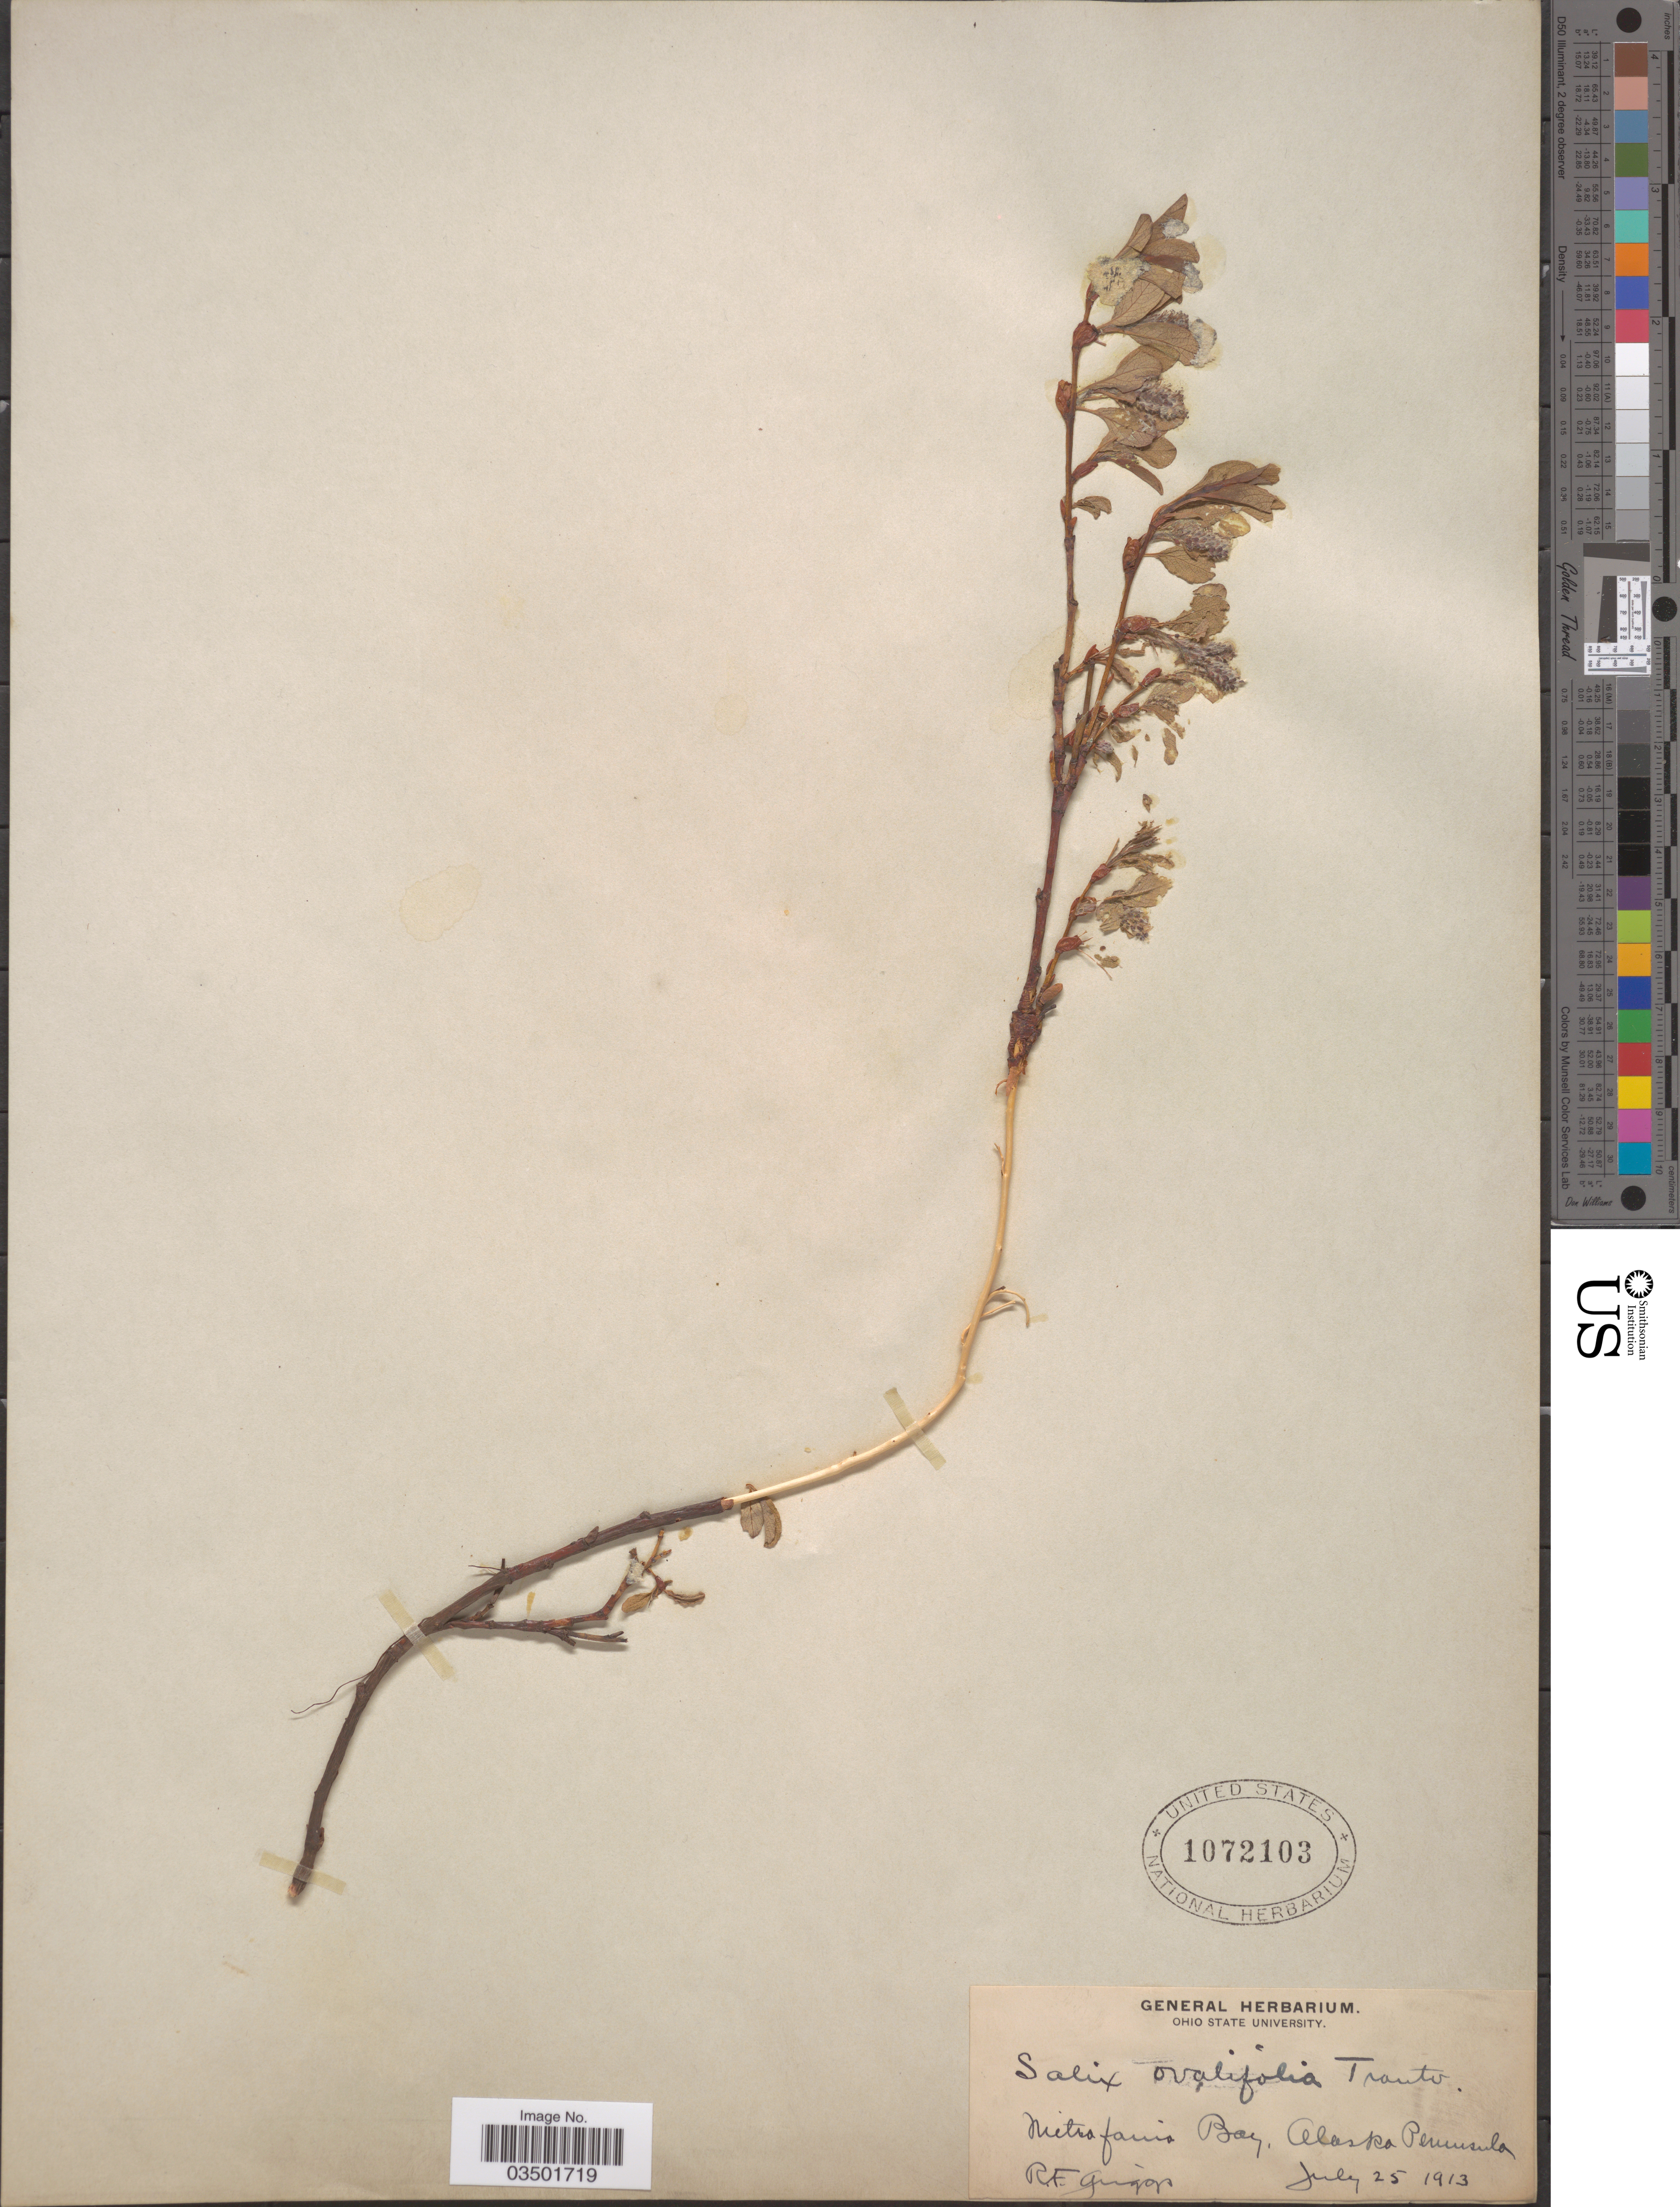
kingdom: Plantae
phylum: Tracheophyta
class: Magnoliopsida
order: Malpighiales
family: Salicaceae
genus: Salix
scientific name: Salix ovalifolia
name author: Trautv.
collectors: R. F. Griggs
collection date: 1913-07-25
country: United States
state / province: Alaska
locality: Mitrofania Bay. Alaska Peninsula.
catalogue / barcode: US 1072103